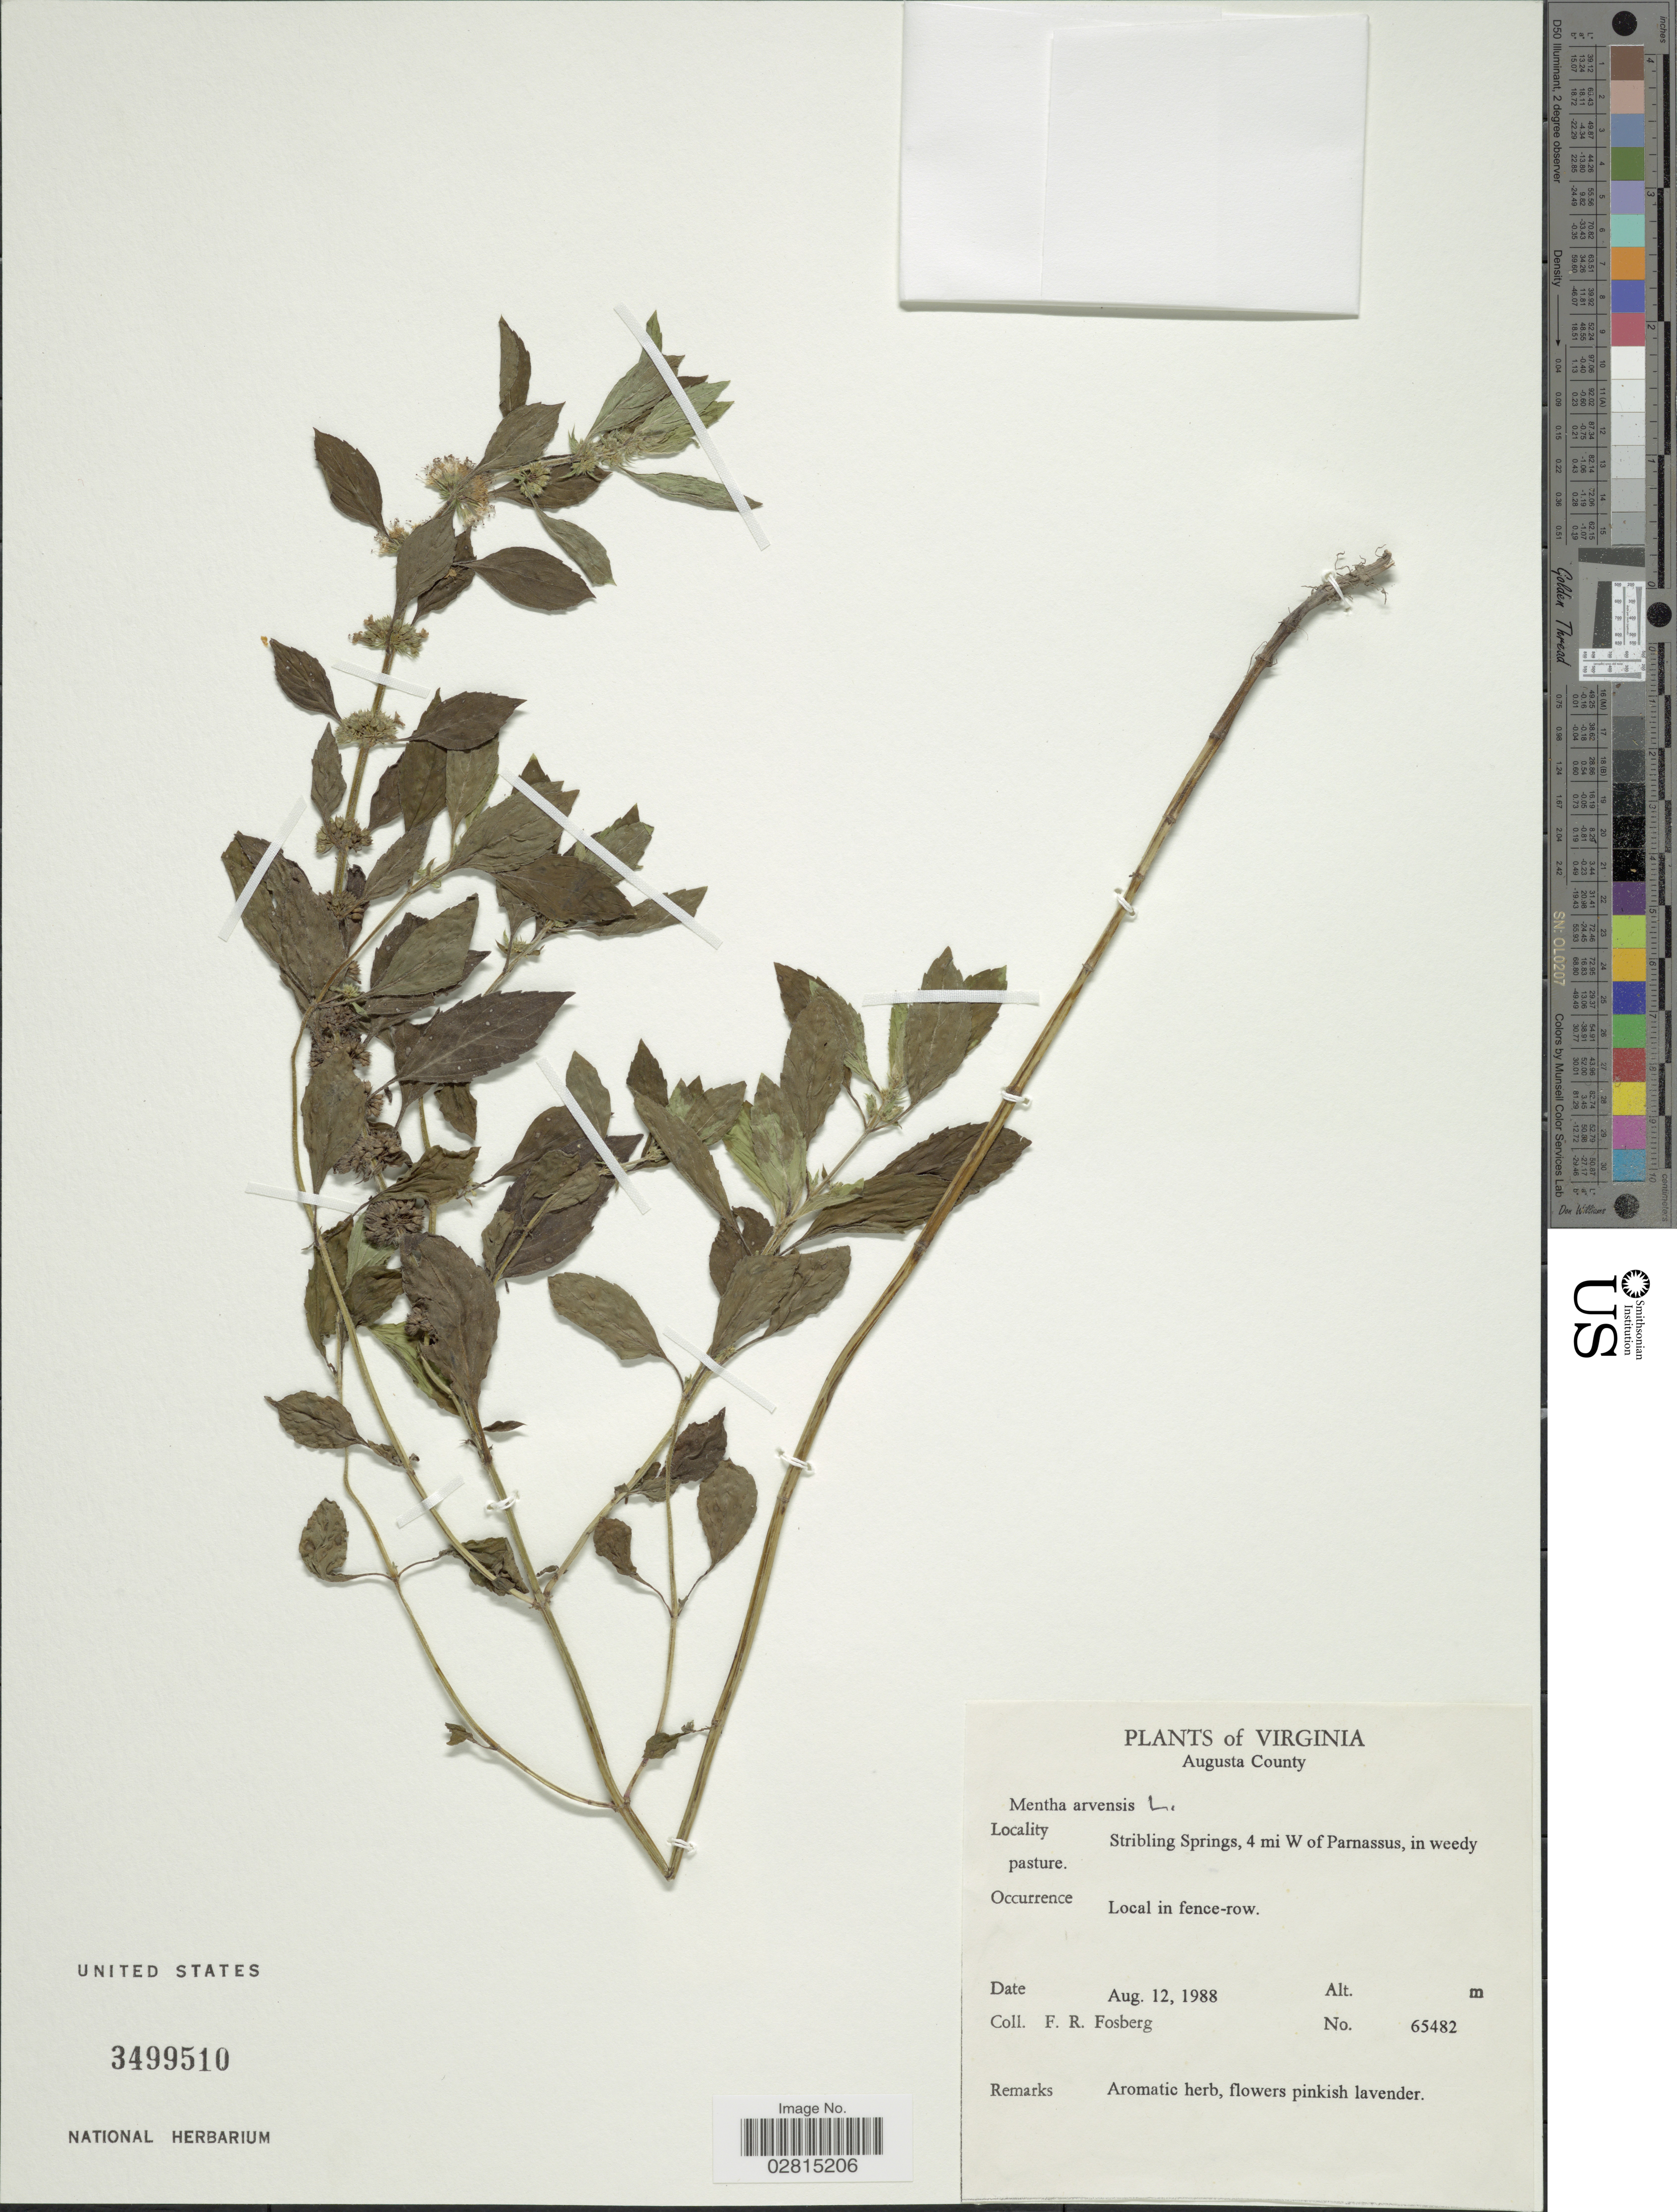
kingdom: Plantae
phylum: Tracheophyta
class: Magnoliopsida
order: Lamiales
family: Lamiaceae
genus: Mentha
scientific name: Mentha canadensis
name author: L.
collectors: F. R. Fosberg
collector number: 65482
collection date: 1988-08-12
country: United States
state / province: Virginia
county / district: Augusta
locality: Augusta County, Stribling Springs, 4 mi W of Parnassus.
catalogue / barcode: US 3499510